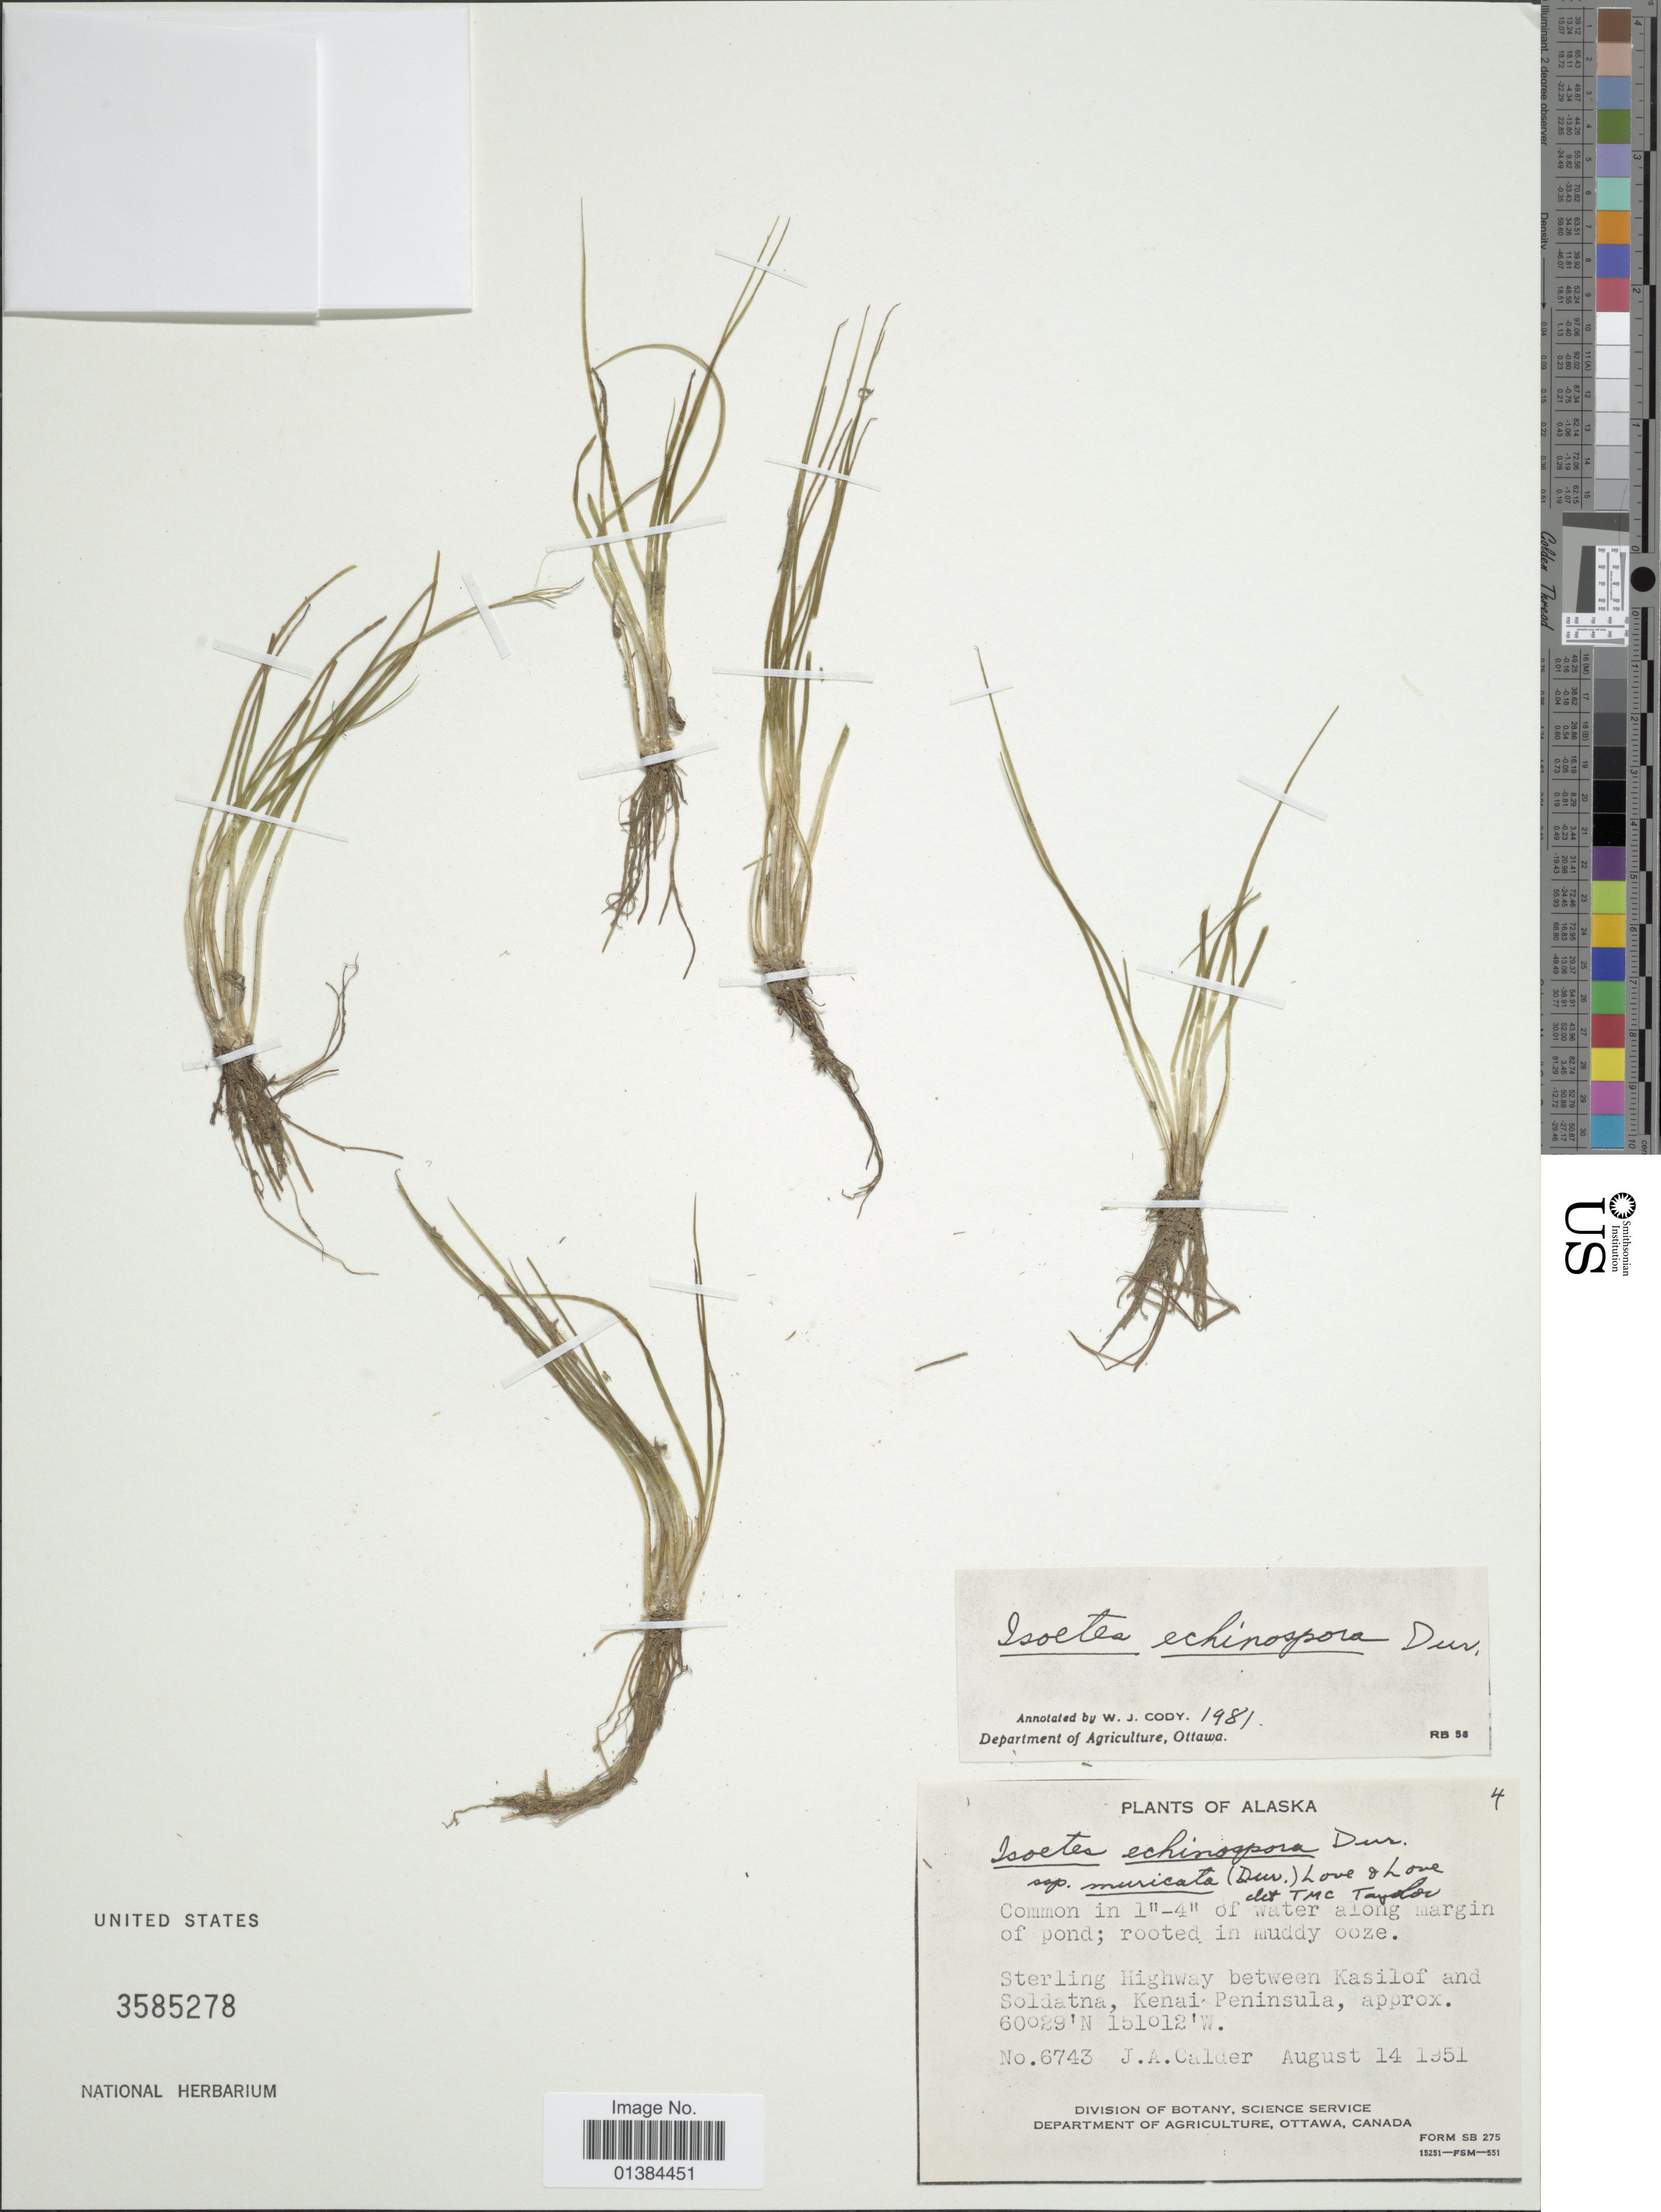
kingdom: Plantae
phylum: Tracheophyta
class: Lycopodiopsida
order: Isoetales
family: Isoetaceae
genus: Isoetes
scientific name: Isoetes echinospora subsp. muricata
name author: (Durieu) Á. Löve & D. Löve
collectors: J. A. Calder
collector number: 6743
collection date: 1951-08-14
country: United States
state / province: Alaska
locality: Sterling Highway between Kasilof and Soldatna, Kenai Peninsula.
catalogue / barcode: US 3585278